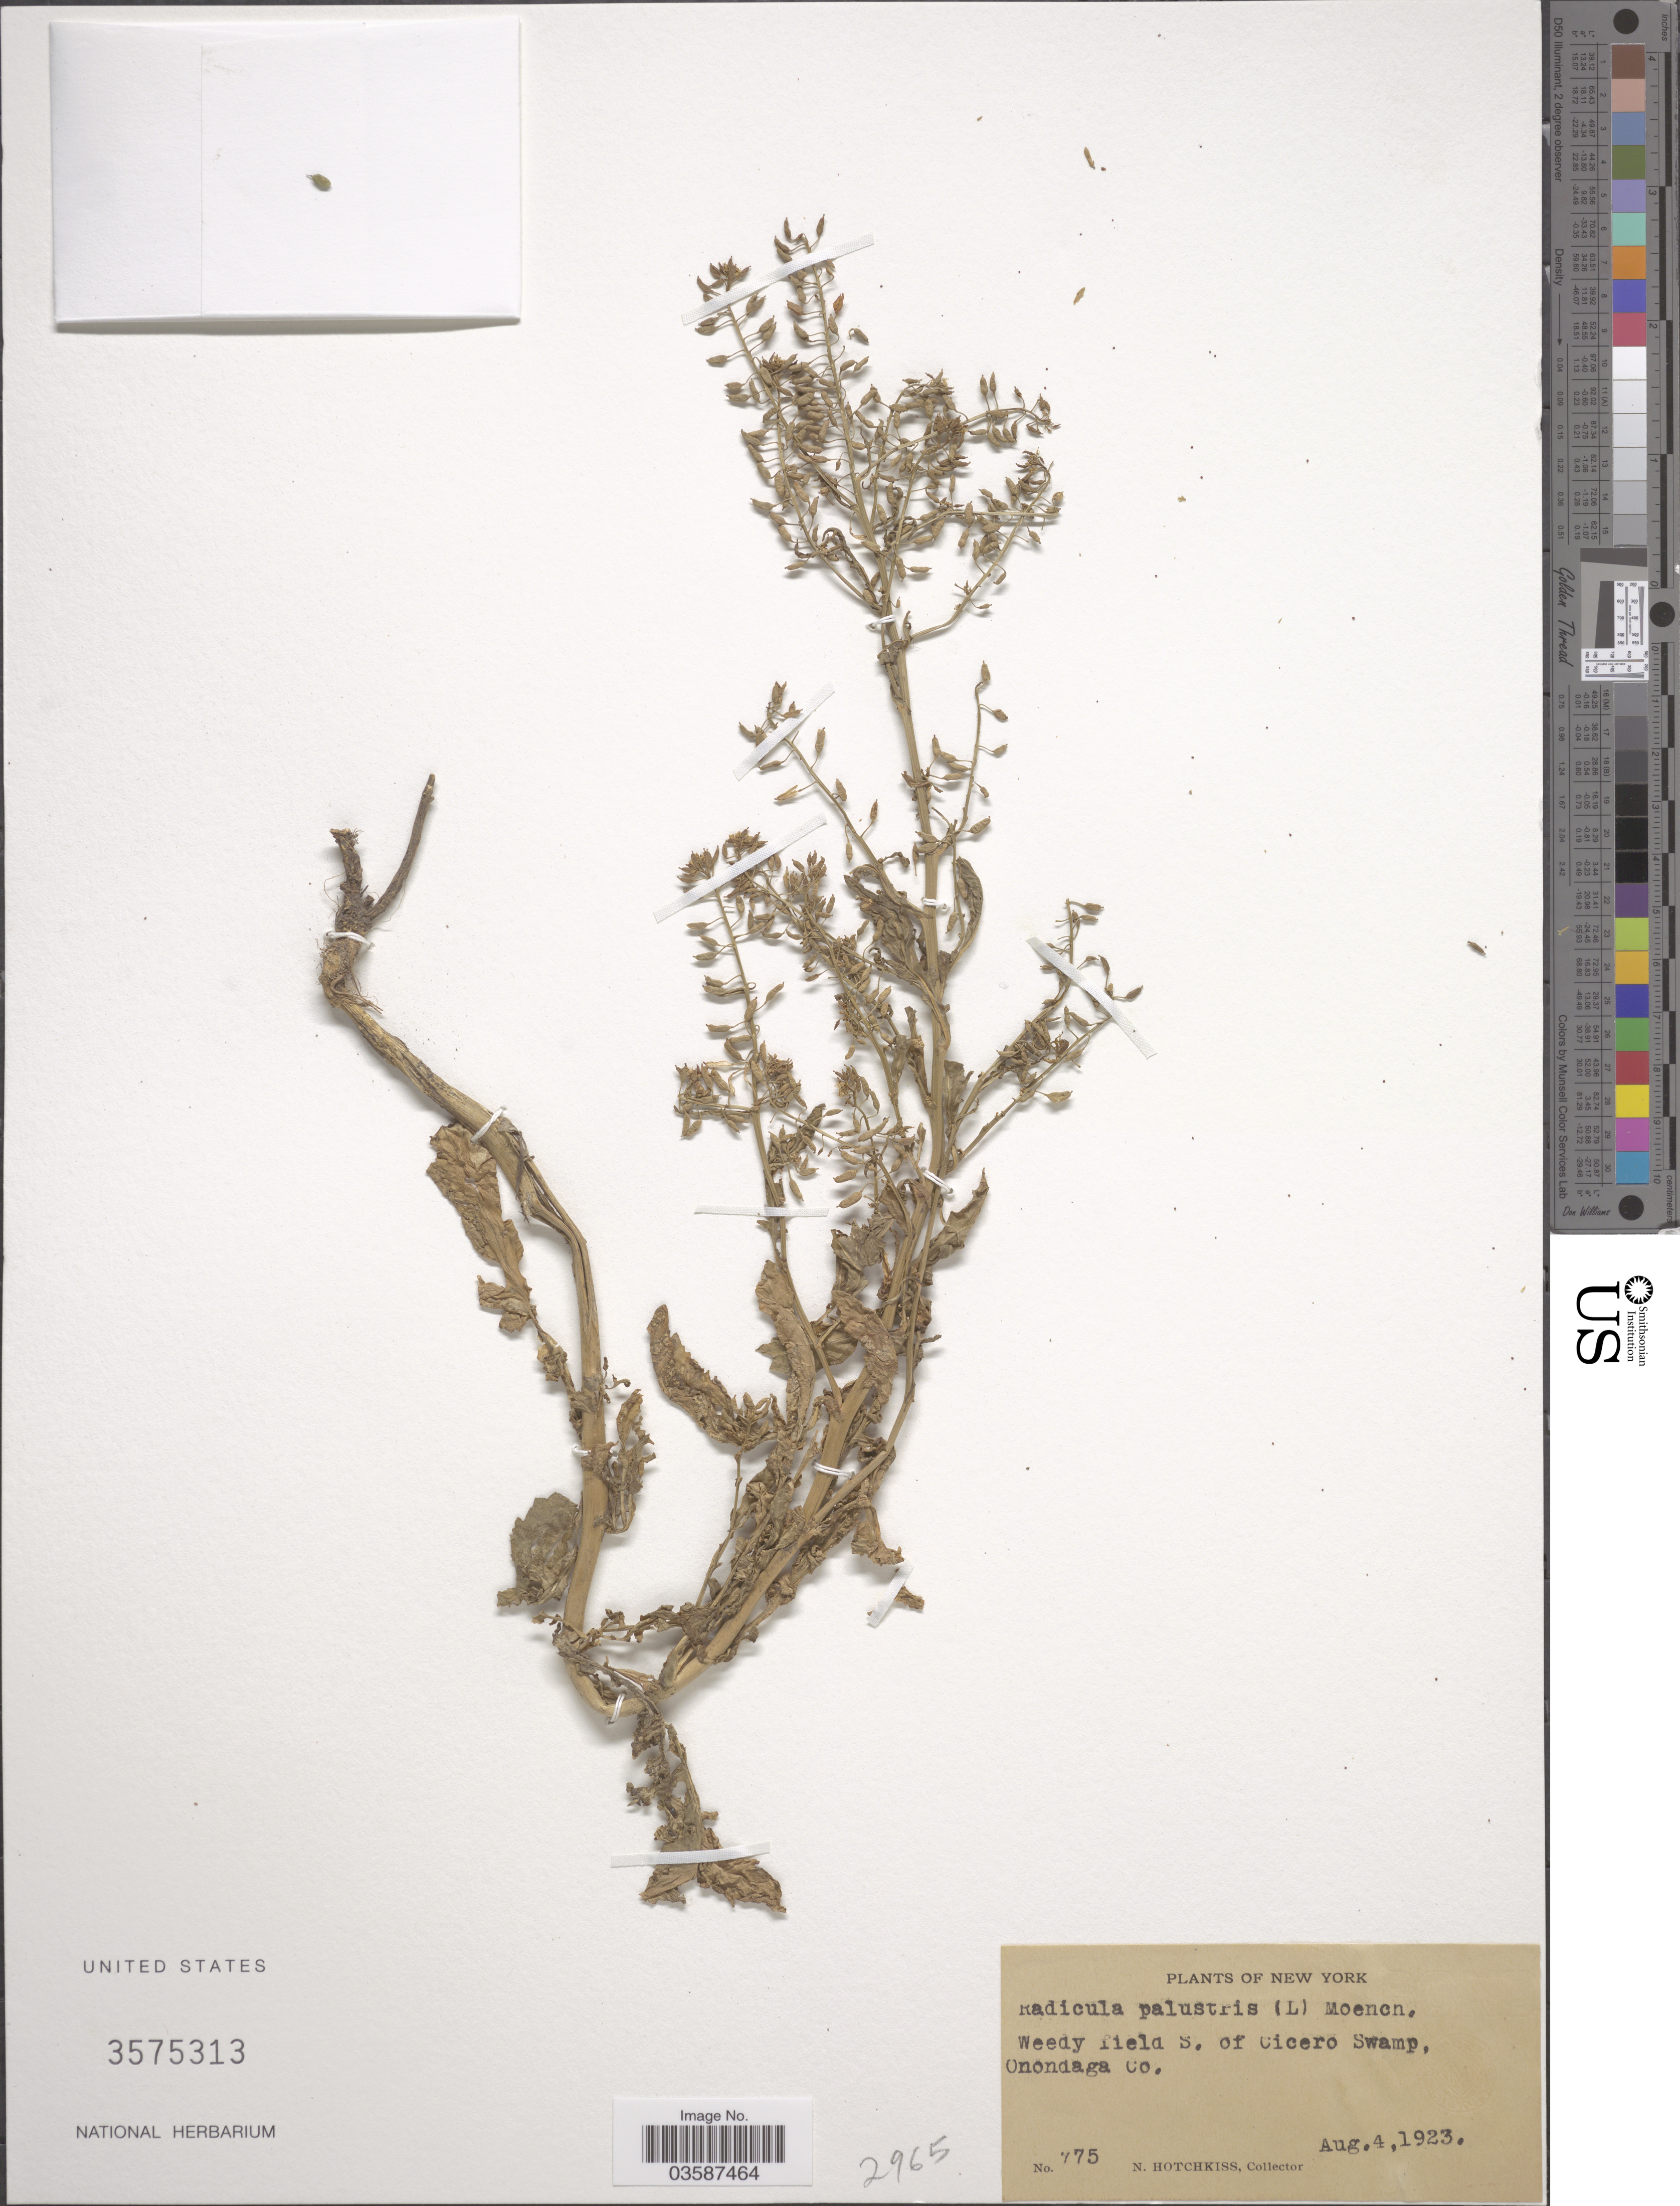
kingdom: Plantae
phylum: Tracheophyta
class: Magnoliopsida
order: Brassicales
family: Brassicaceae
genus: Rorippa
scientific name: Rorippa palustris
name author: (L.) Besser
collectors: N. Hotchkiss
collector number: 775*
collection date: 1923-08-04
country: United States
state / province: New York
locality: Weedy field S. of Cicero Swamp, Onondaga Co.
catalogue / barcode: US 3575313